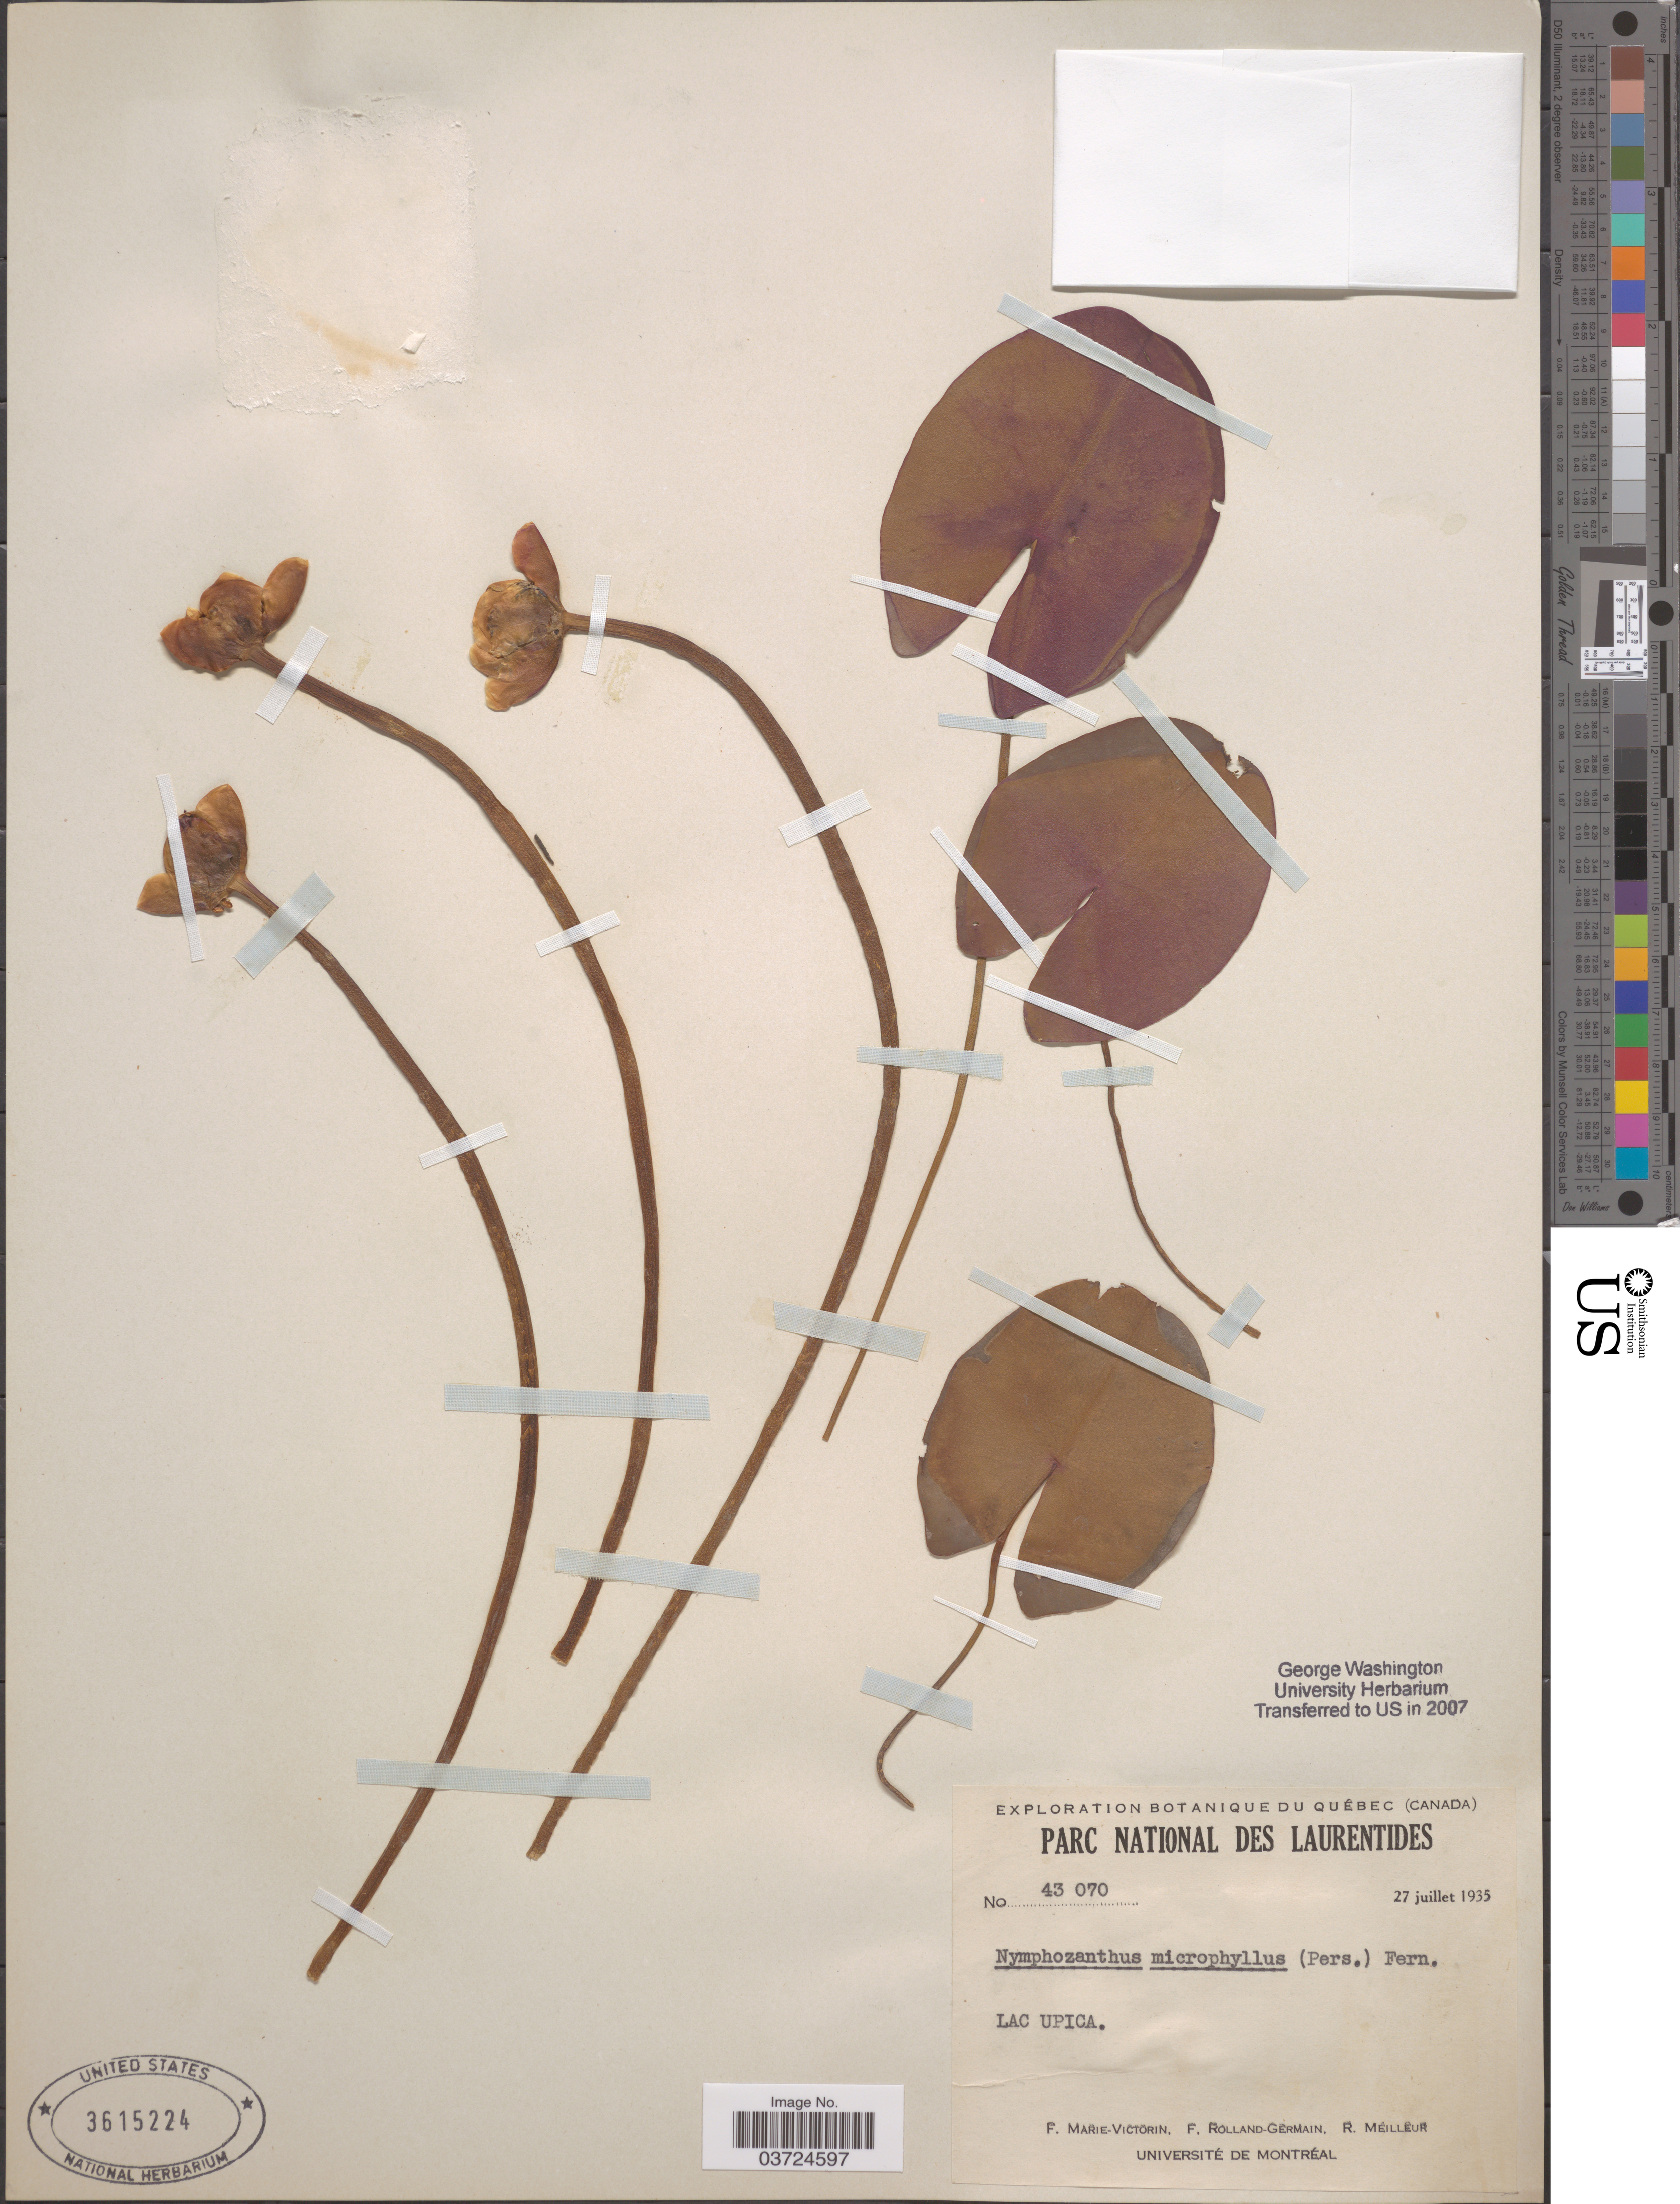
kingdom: Plantae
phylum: Tracheophyta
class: Magnoliopsida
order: Nymphaeales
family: Nymphaeaceae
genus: Nuphar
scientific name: Nuphar microphylla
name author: (Pers.) Fernald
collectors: F. Marie-Victorin, Rolland-Germain & R. Meilleur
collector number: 43070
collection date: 1935-07-27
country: Canada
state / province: Quebec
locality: Parc National des Laurentides. Lac Upica.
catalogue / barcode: US 3615224